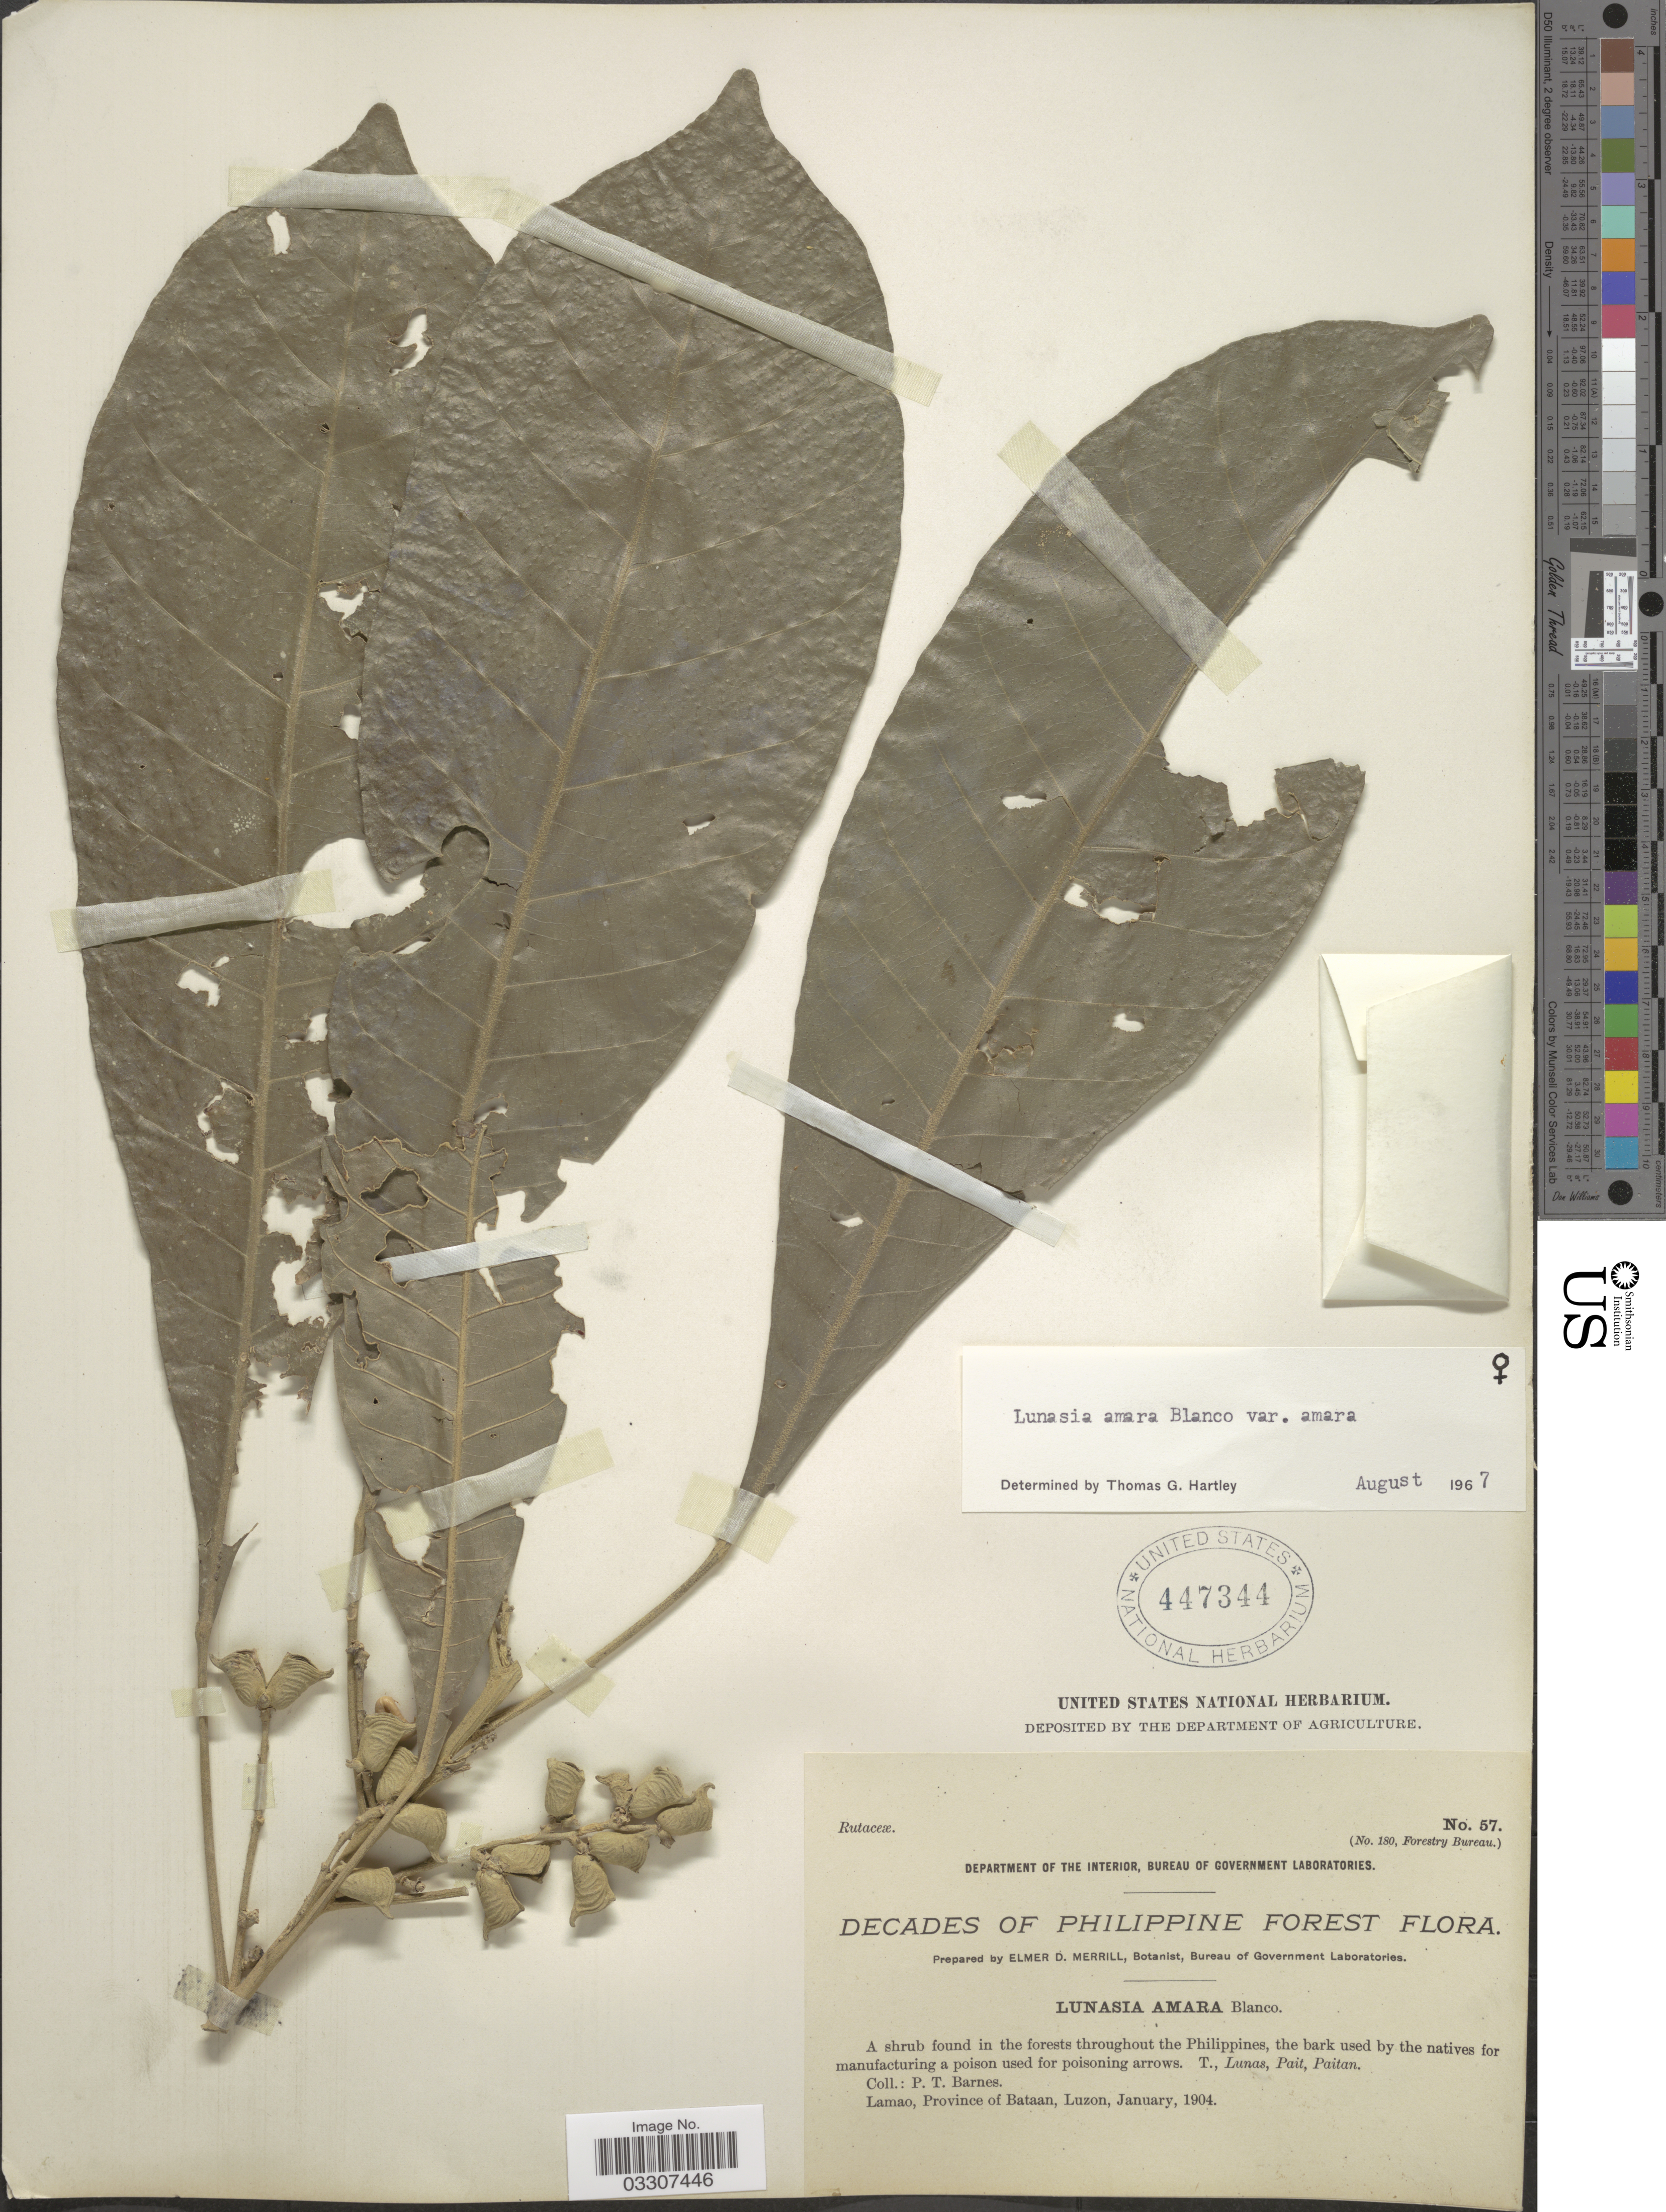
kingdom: Plantae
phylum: Tracheophyta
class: Magnoliopsida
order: Sapindales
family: Rutaceae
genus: Lunasia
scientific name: Lunasia amara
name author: Blanco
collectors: P. Barnes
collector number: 57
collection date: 1904-01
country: Philippines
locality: Lamao, Province of Bataan, Luzon.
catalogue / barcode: US 447344